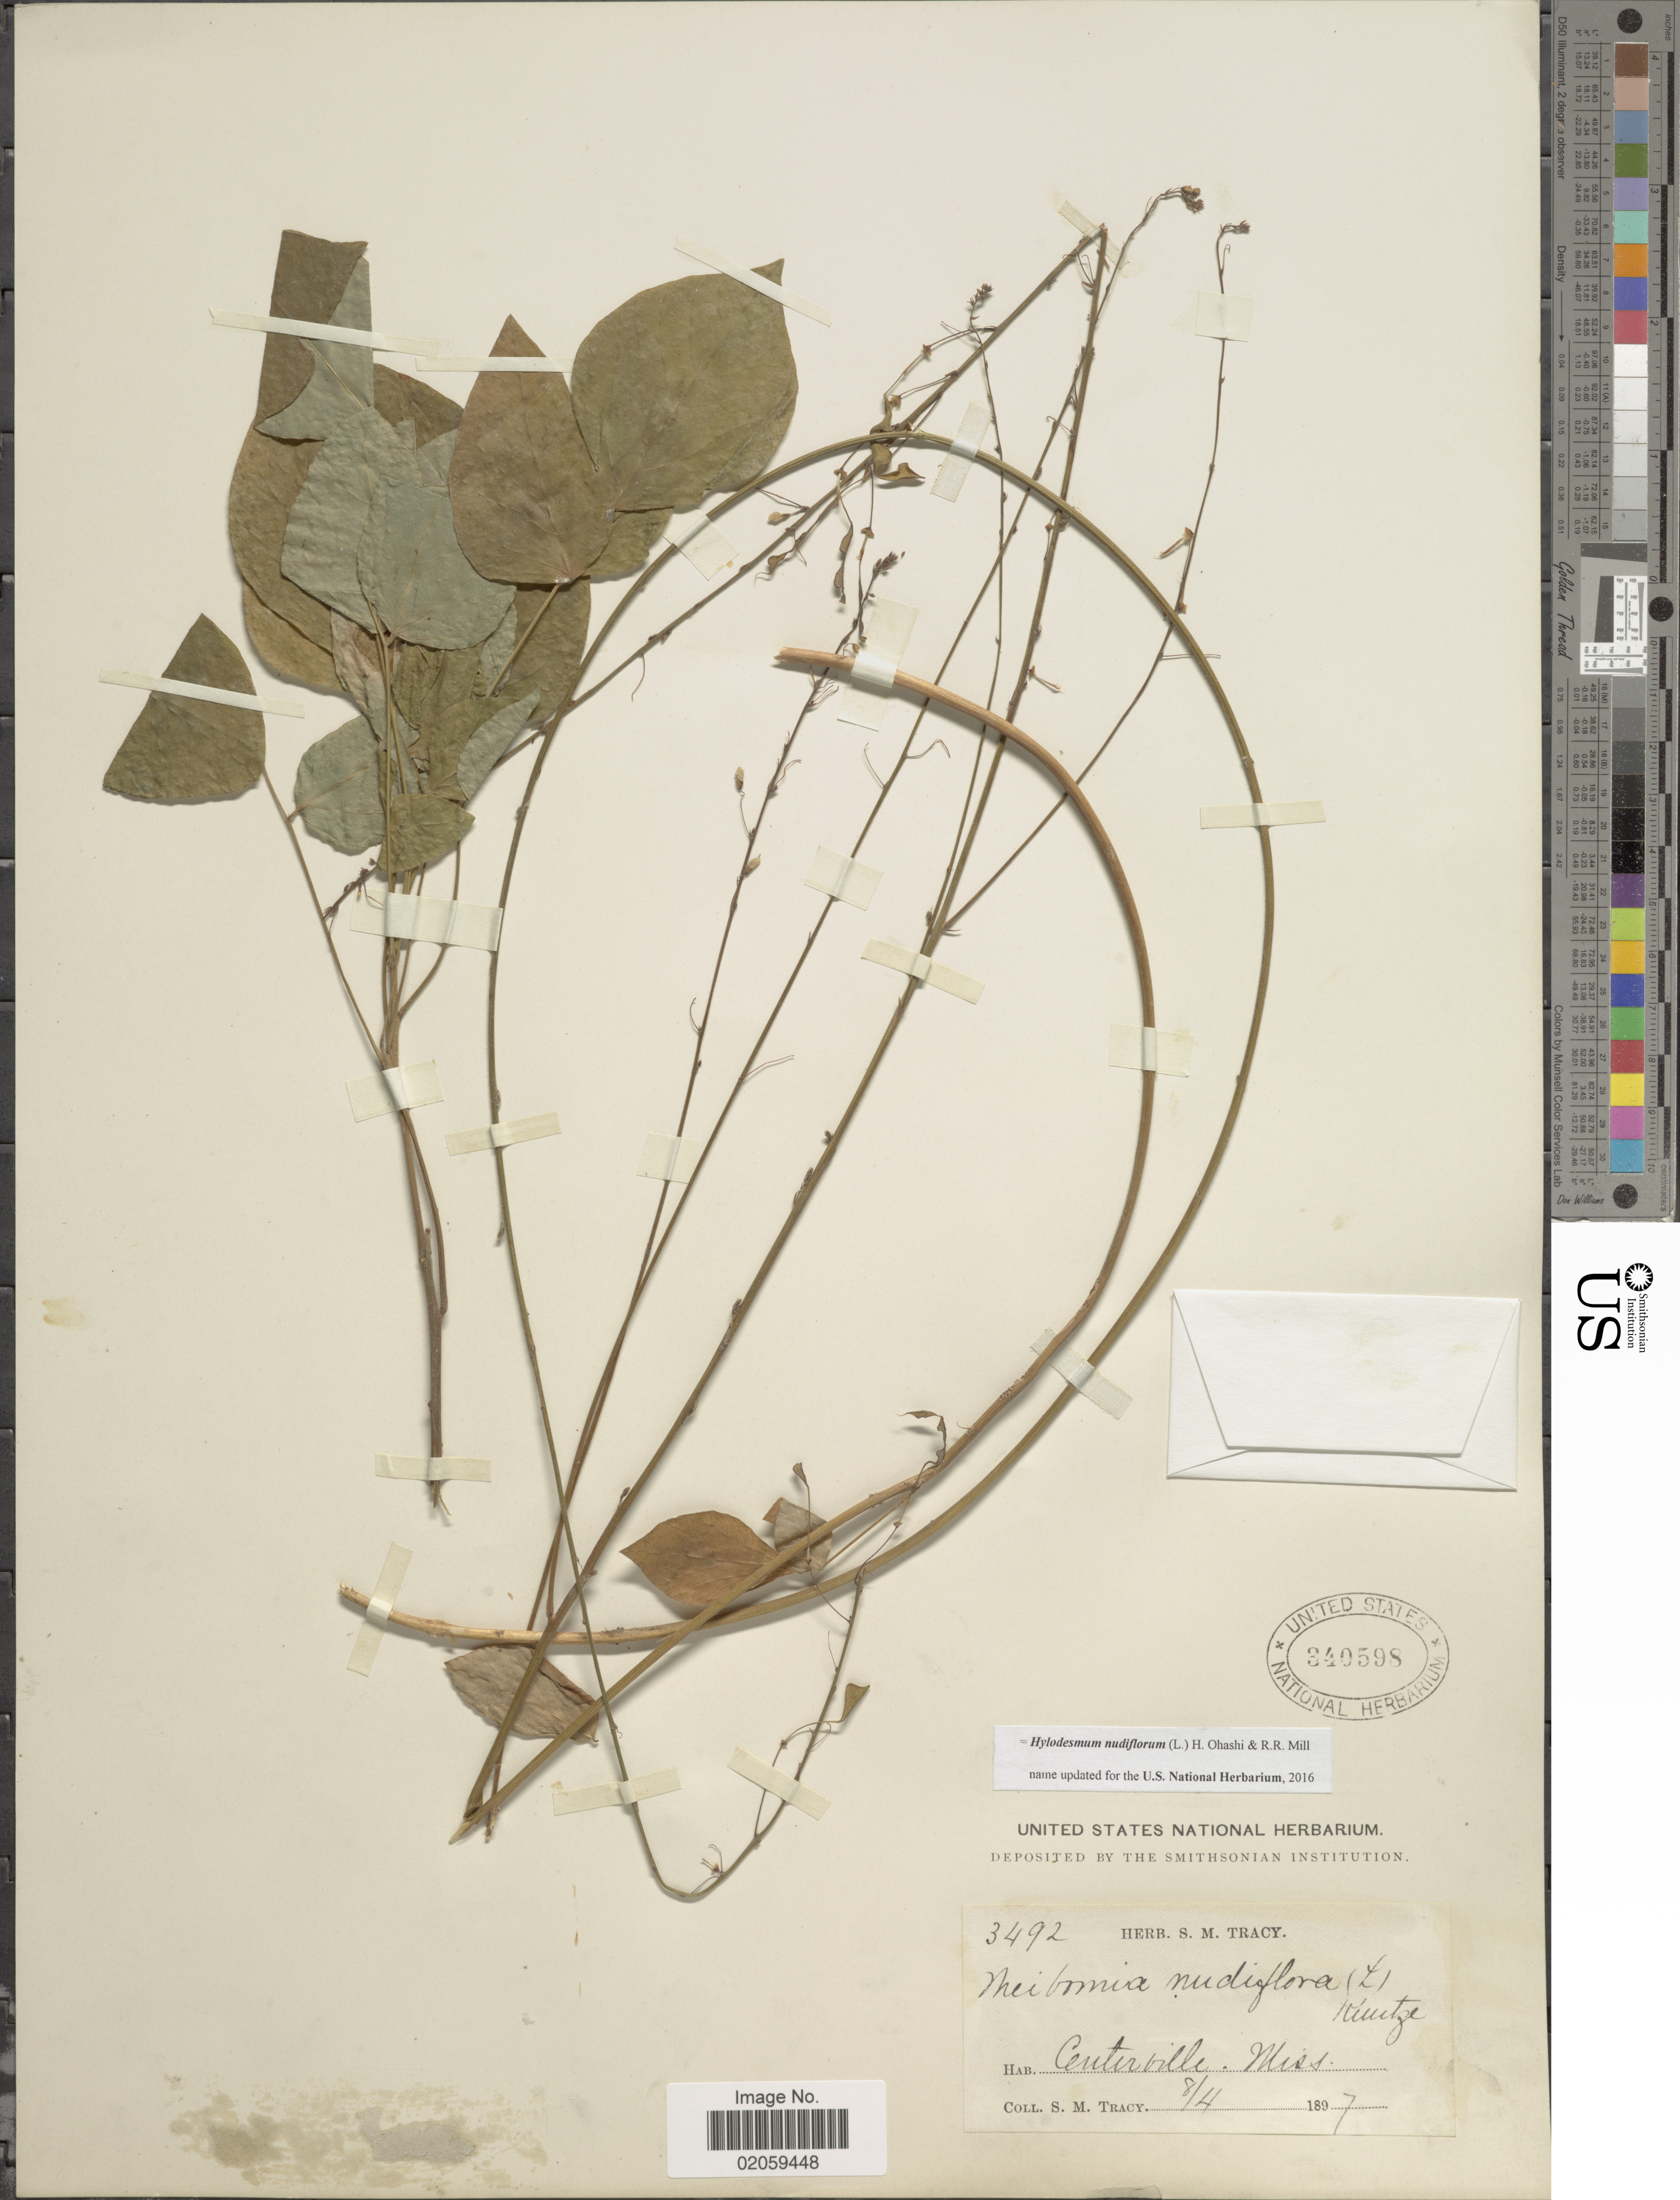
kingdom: Plantae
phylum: Tracheophyta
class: Magnoliopsida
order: Fabales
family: Fabaceae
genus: Hylodesmum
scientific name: Hylodesmum nudiflorum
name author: (L.) H. Ohashi & R.R. Mill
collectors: S. M. Tracy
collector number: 3492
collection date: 1897-08-04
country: United States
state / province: Mississippi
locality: Centerville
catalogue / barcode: US 340598